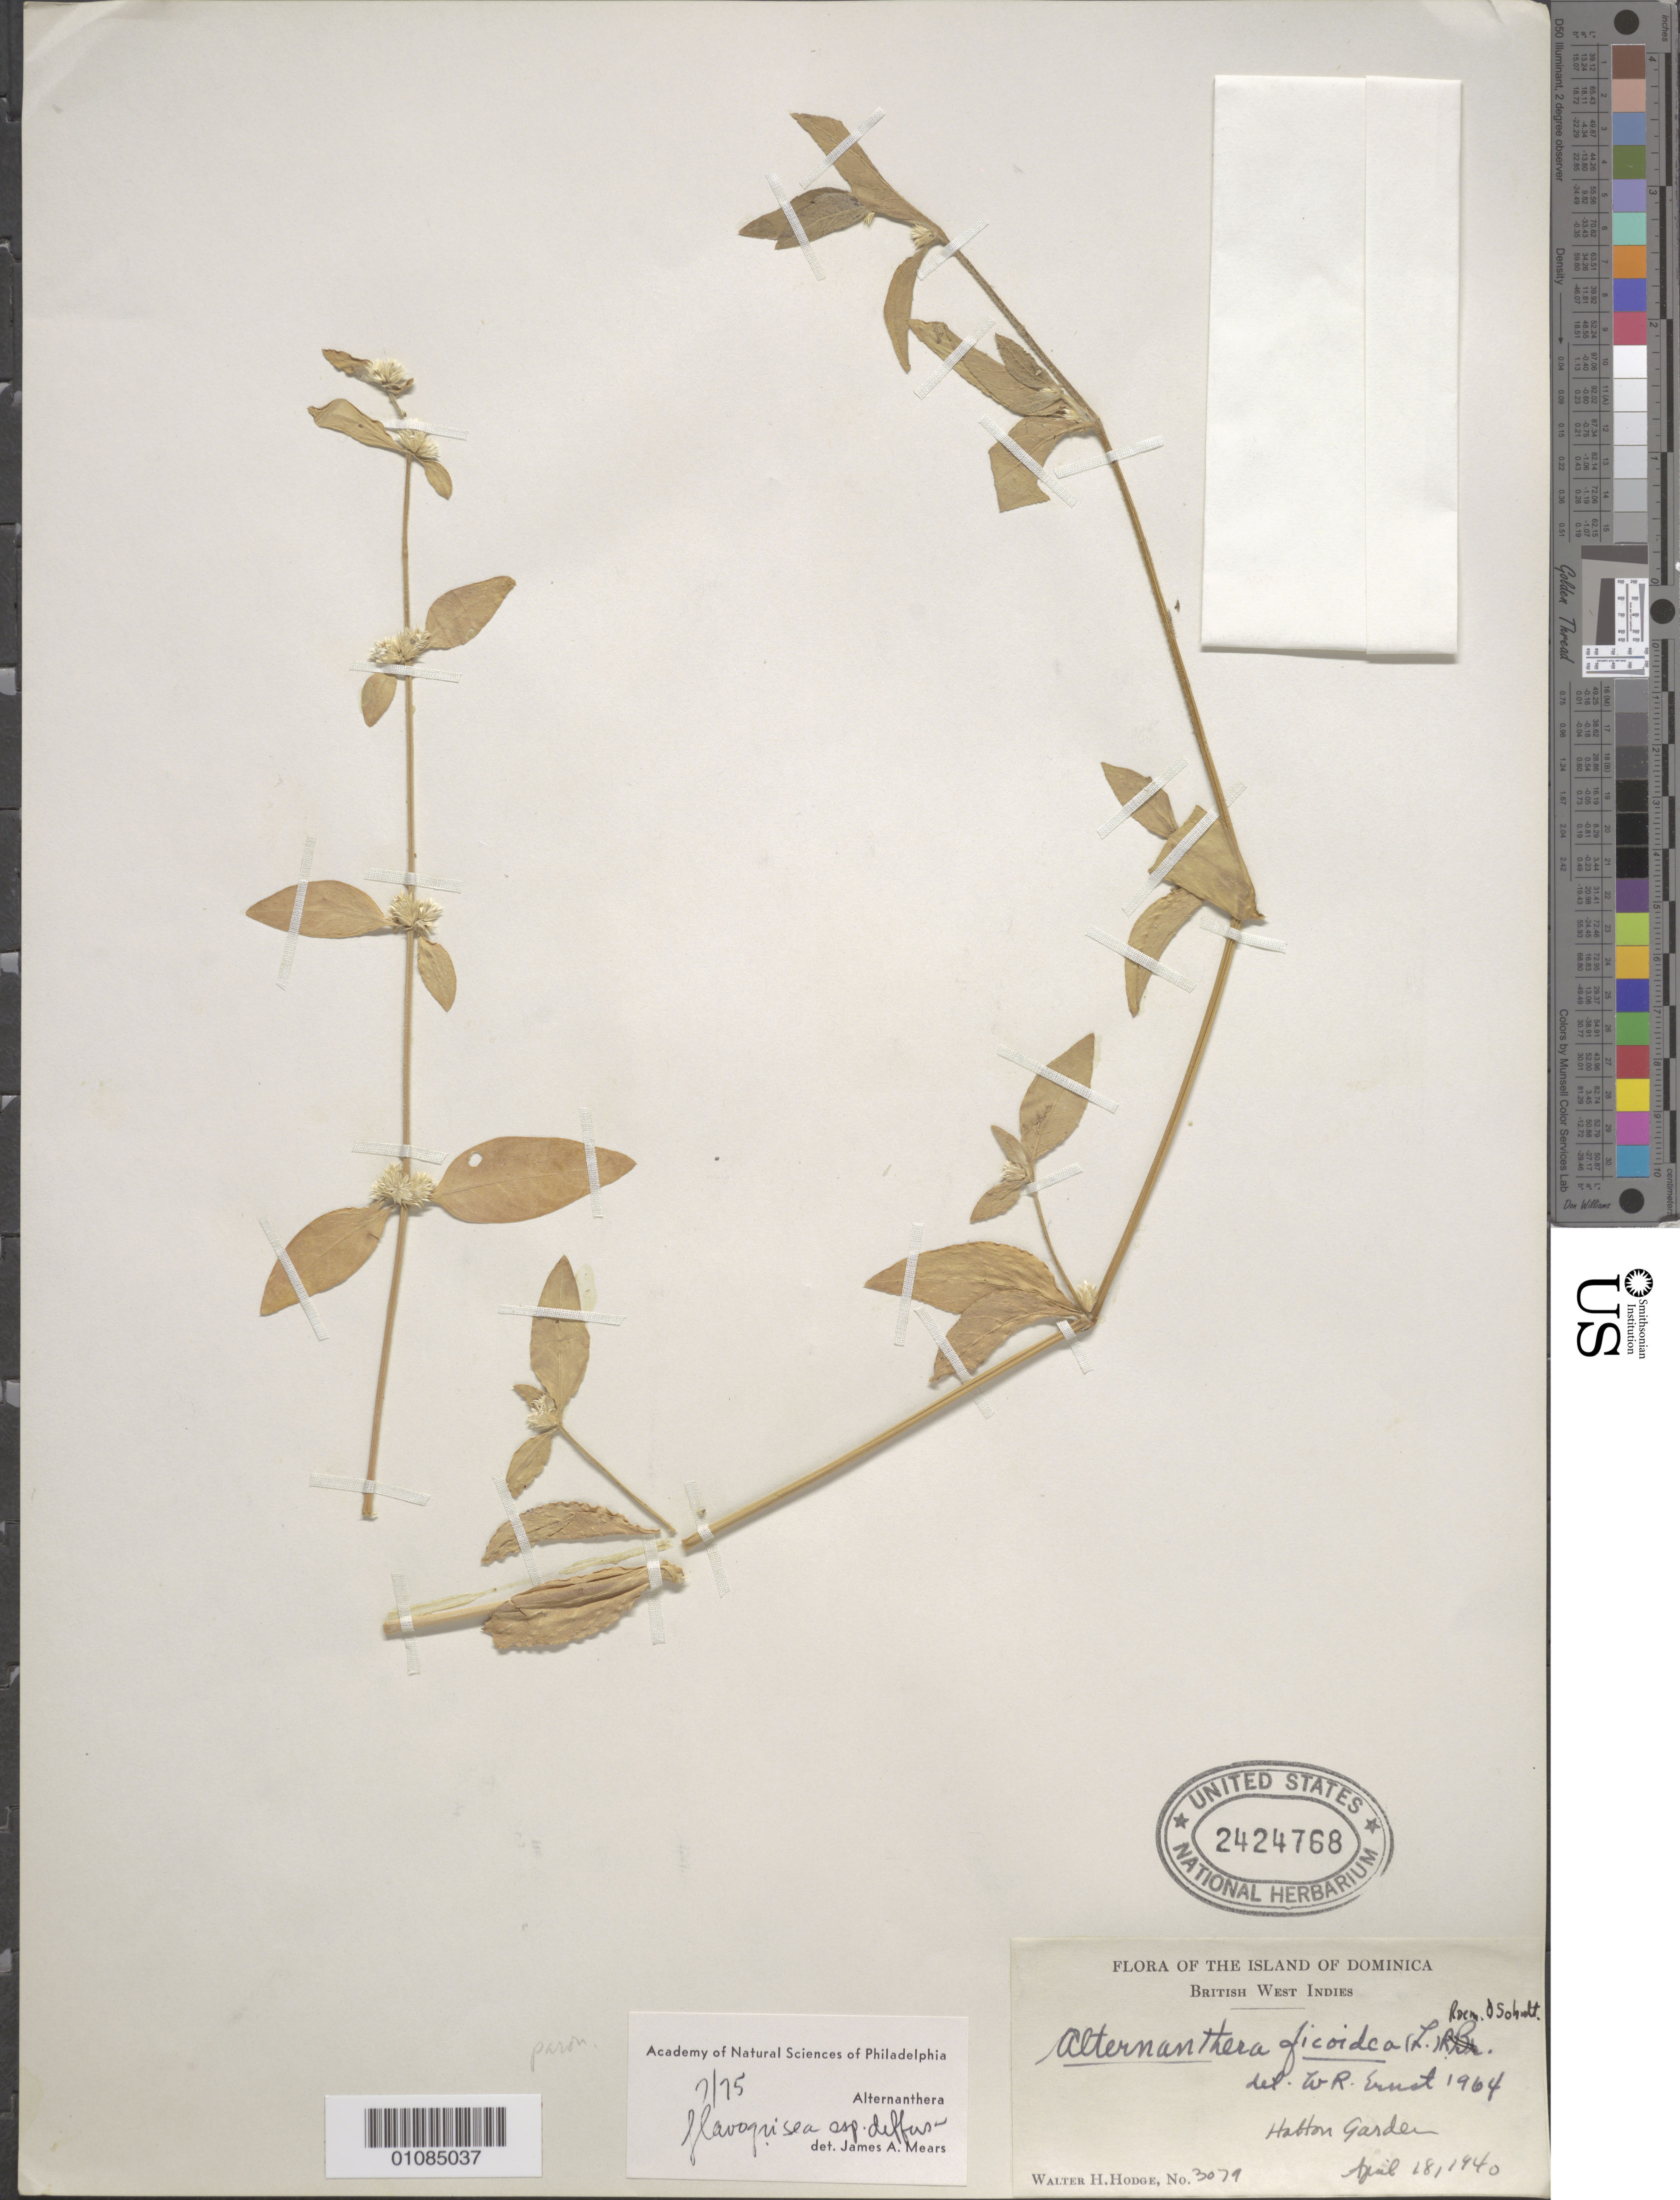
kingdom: Plantae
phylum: Tracheophyta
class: Magnoliopsida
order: Caryophyllales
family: Amaranthaceae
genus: Alternanthera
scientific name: Alternanthera flavogrisea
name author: Urb.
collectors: W. Hodge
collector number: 3079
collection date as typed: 18 Apr 1940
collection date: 1940-04-18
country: Dominica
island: Dominica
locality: Halton Garden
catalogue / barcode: US 2424768